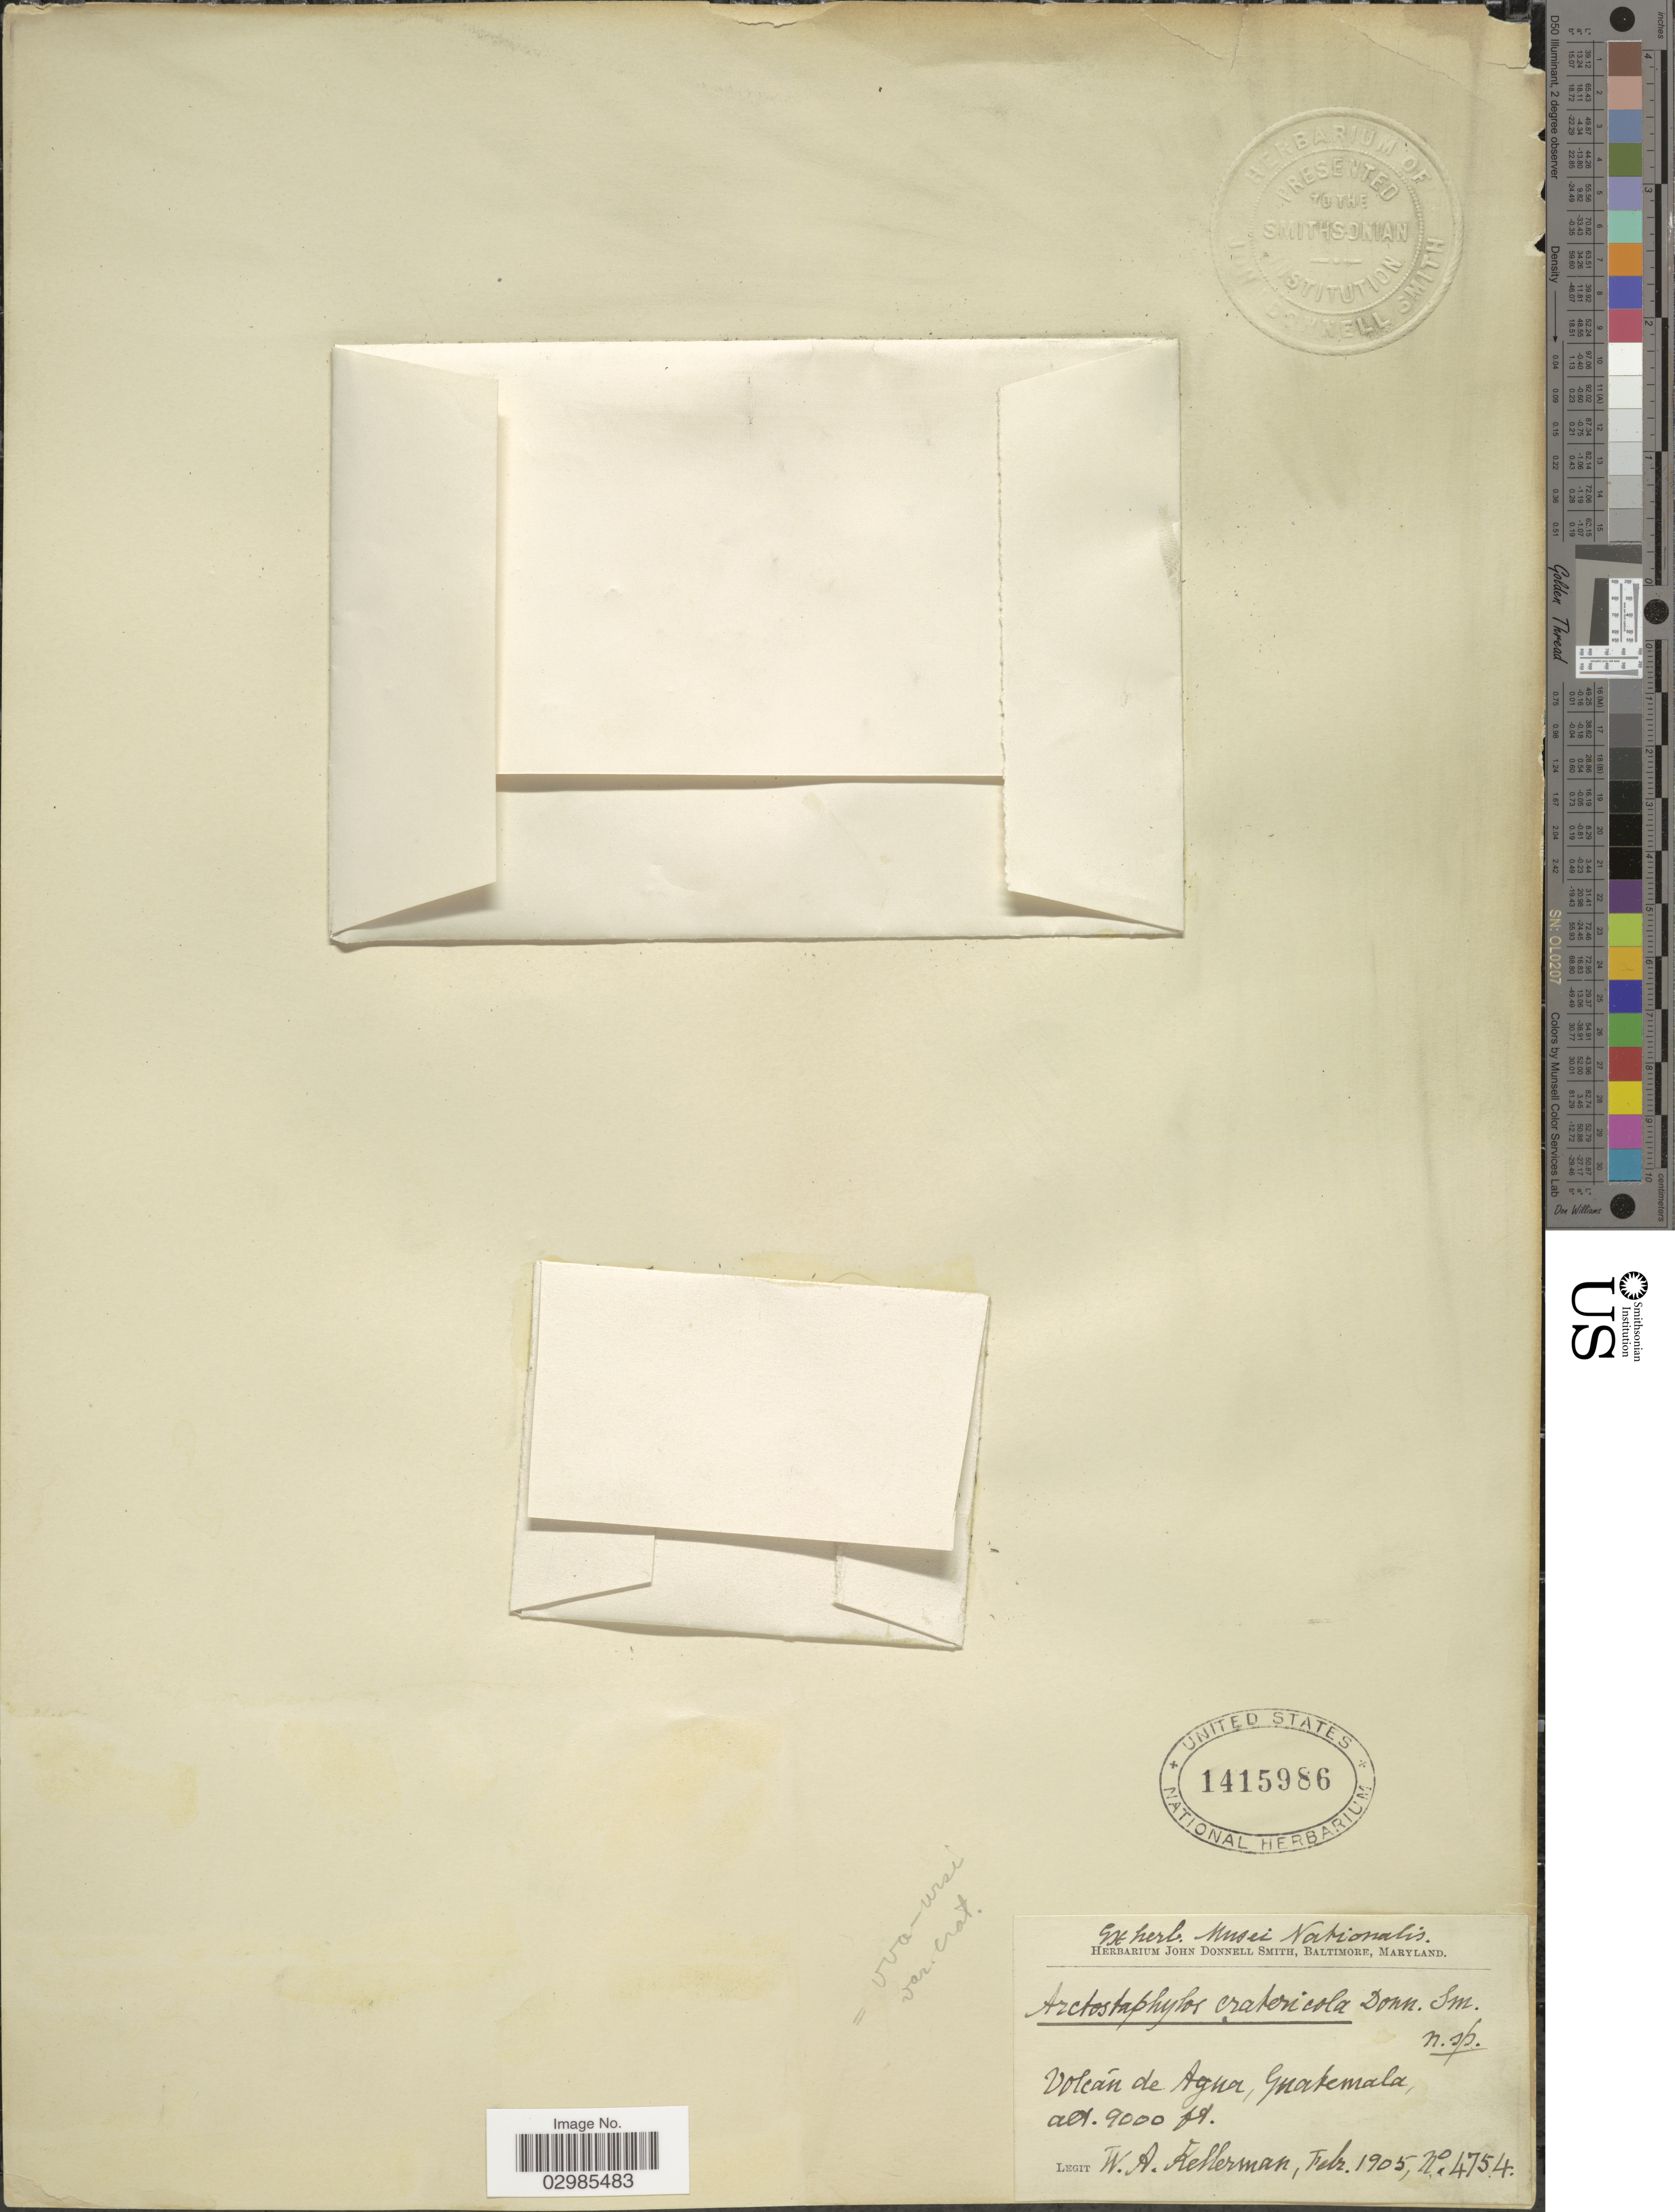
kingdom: Plantae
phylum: Tracheophyta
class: Magnoliopsida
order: Ericales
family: Ericaceae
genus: Arctostaphylos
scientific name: Arctostaphylos uva-ursi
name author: (L.) Spreng.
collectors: W. Kellerman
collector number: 4754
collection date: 1905-02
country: Guatemala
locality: Volcán de Agua.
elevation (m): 2743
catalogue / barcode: US 1415986